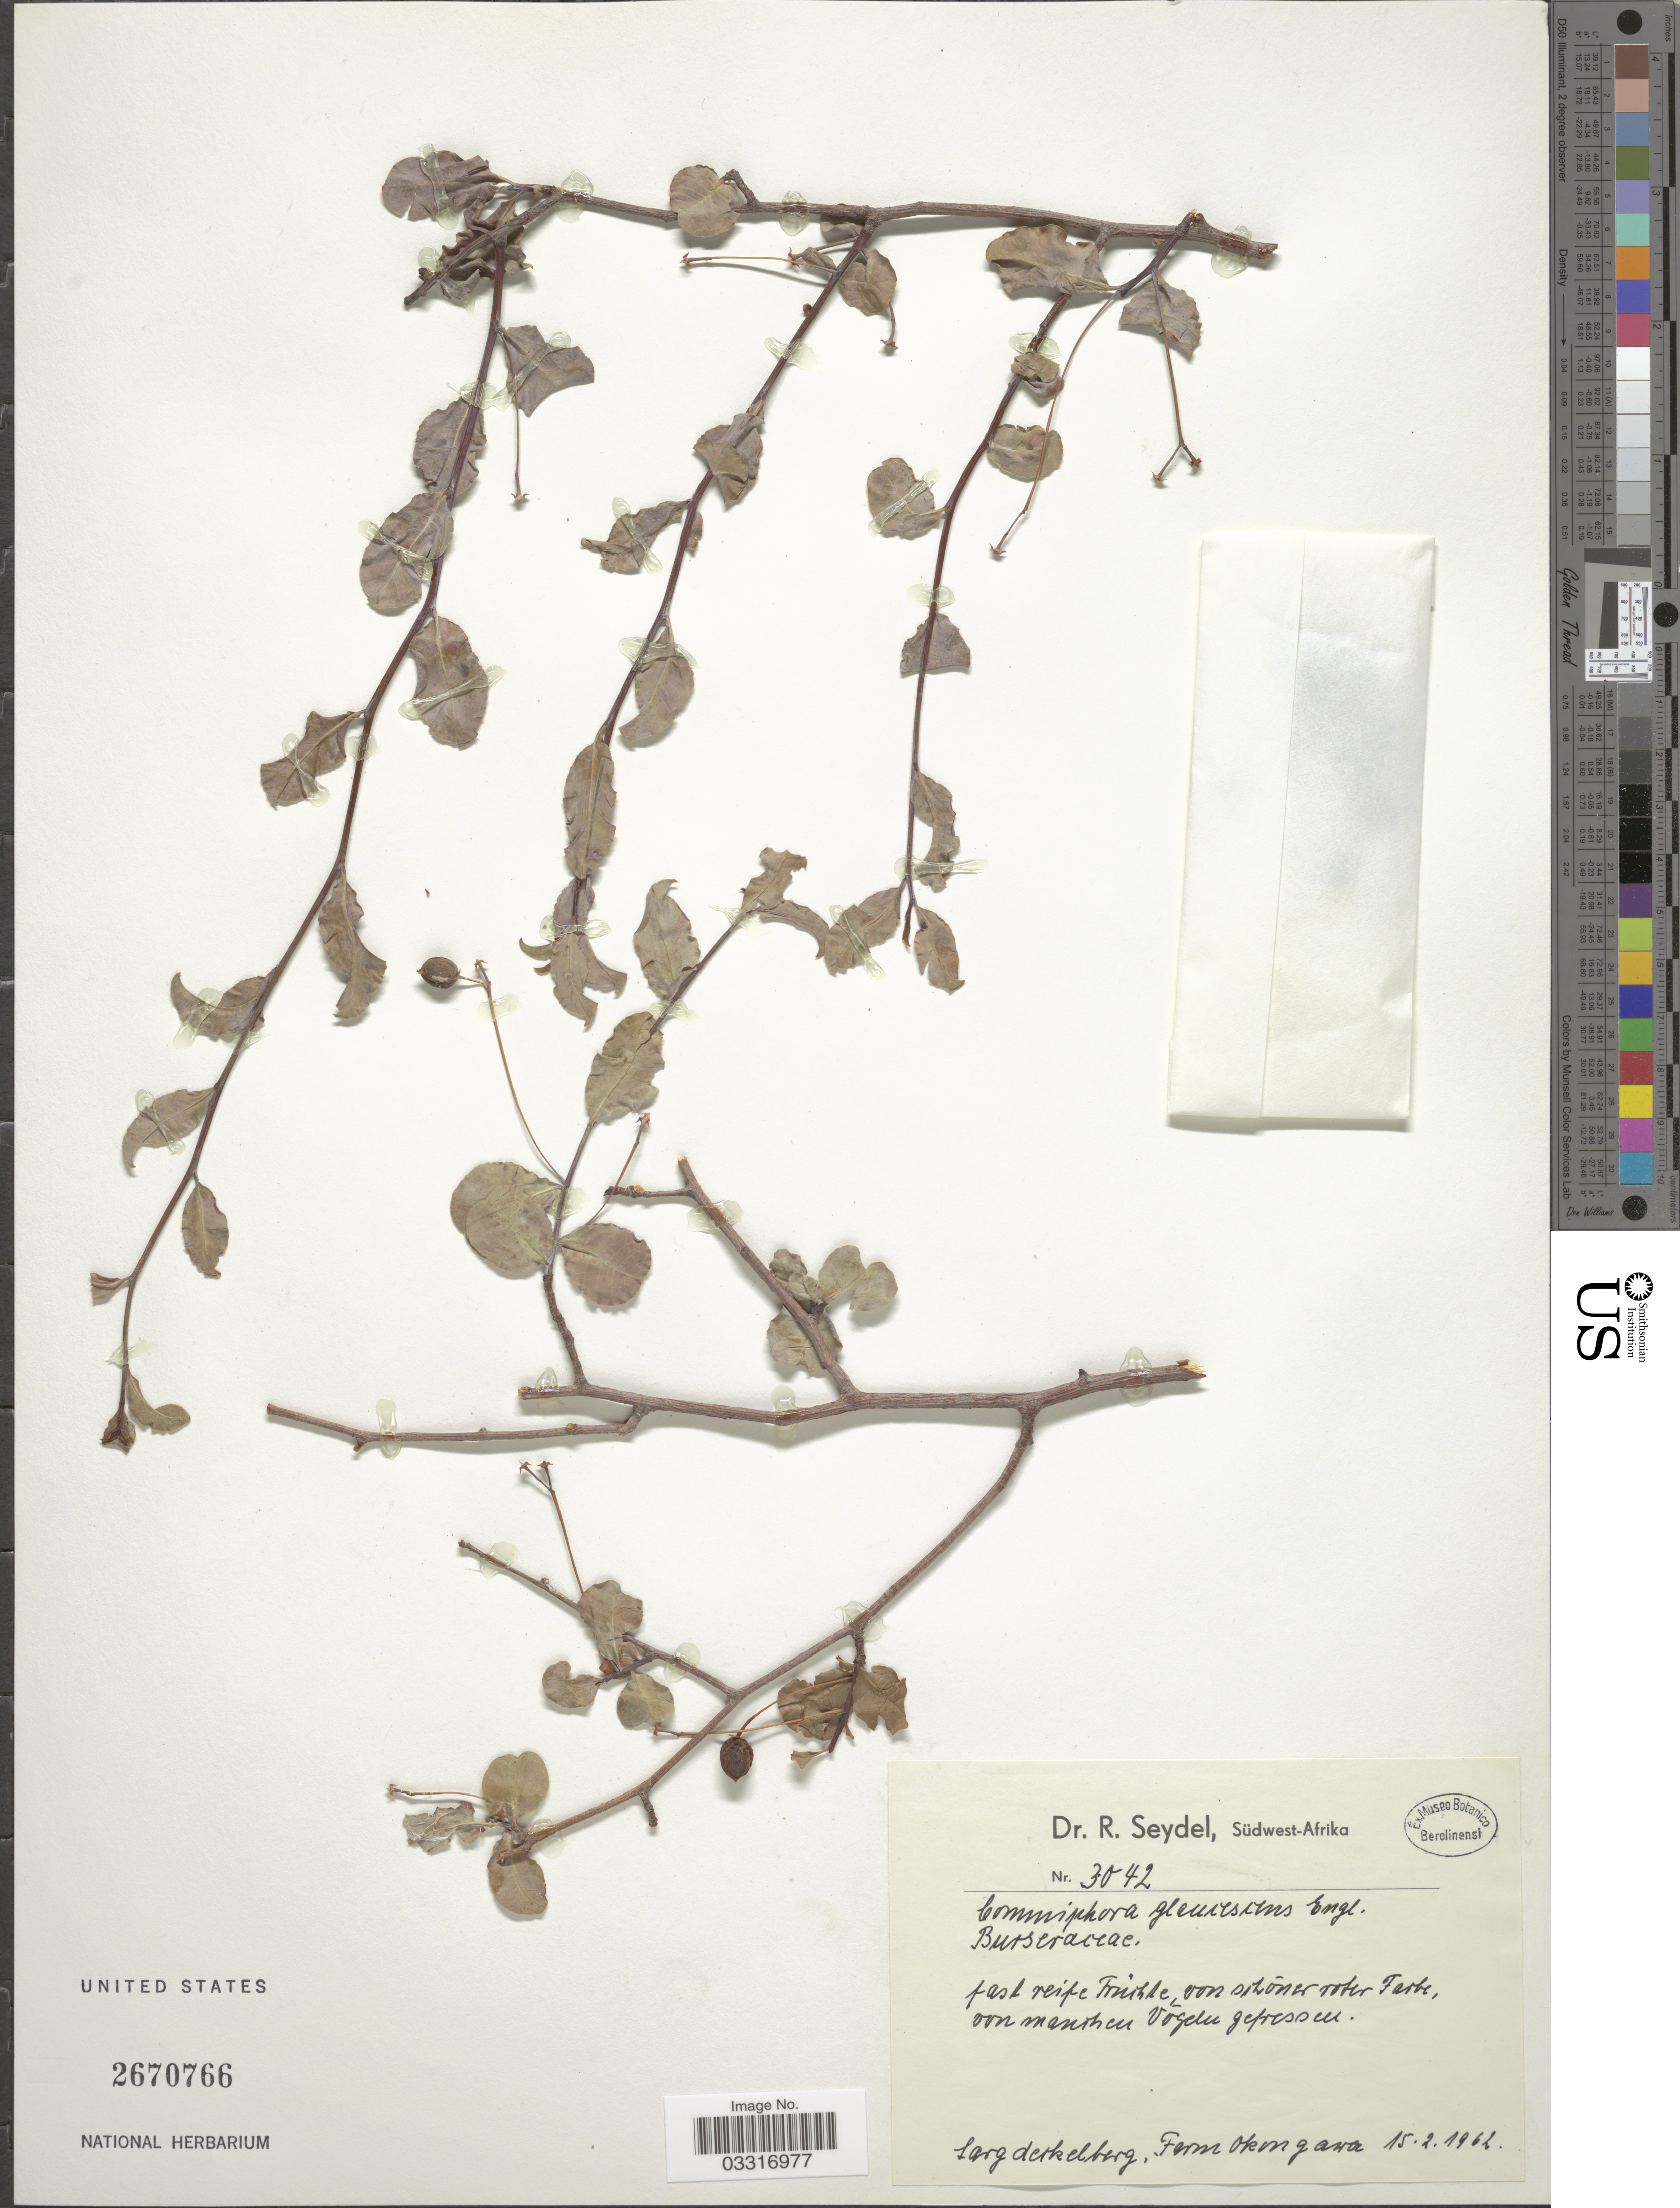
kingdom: Plantae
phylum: Tracheophyta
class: Magnoliopsida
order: Sapindales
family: Burseraceae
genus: Commiphora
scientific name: Commiphora glaucescens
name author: Engl.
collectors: R. Seydel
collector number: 3042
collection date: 1962-02-15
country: Namibia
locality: Südwest-Afrika. Sargdeckelberg, [Southwest Africa. Sargdeckel mountain] Farm Okongawa.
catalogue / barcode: US 2670766